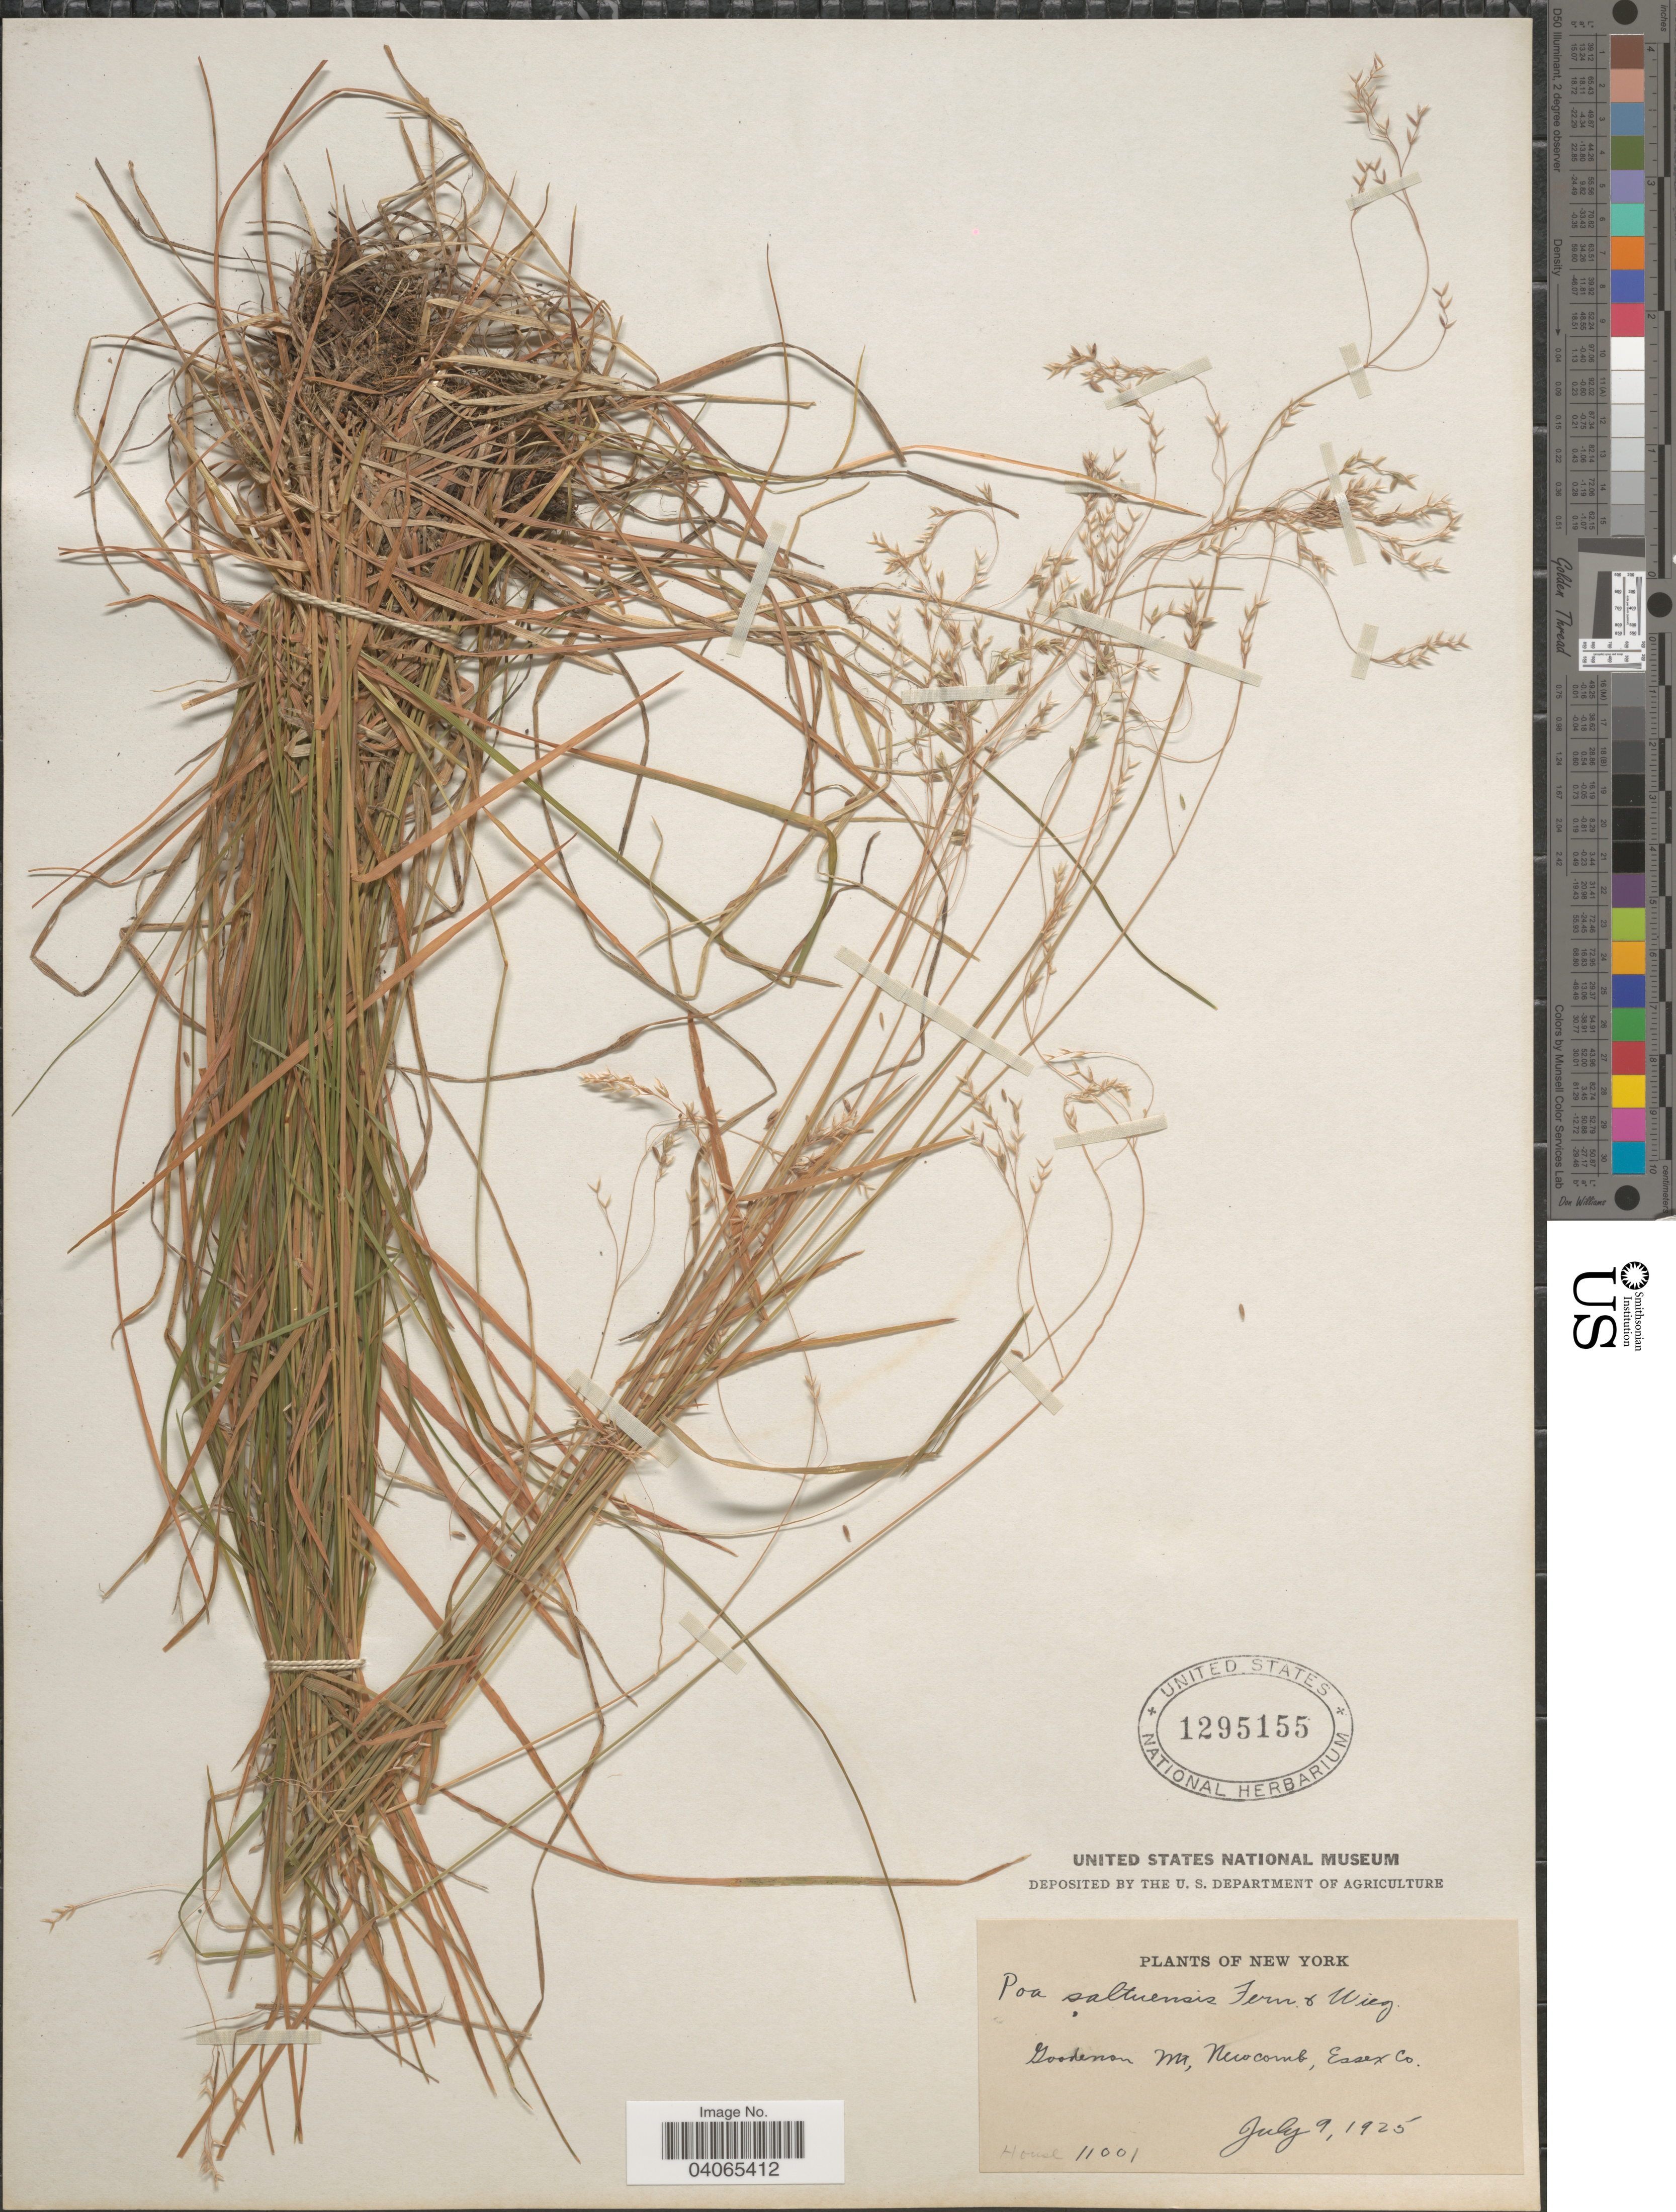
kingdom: Plantae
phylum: Tracheophyta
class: Liliopsida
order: Poales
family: Poaceae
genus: Poa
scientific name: Poa saltuensis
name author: Fernald & Wiegand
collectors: House, --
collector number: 11001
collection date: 1925-07-09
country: United States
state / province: New York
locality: Goodenow Mt, Newcomb, Essex Co.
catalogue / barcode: US 1295155